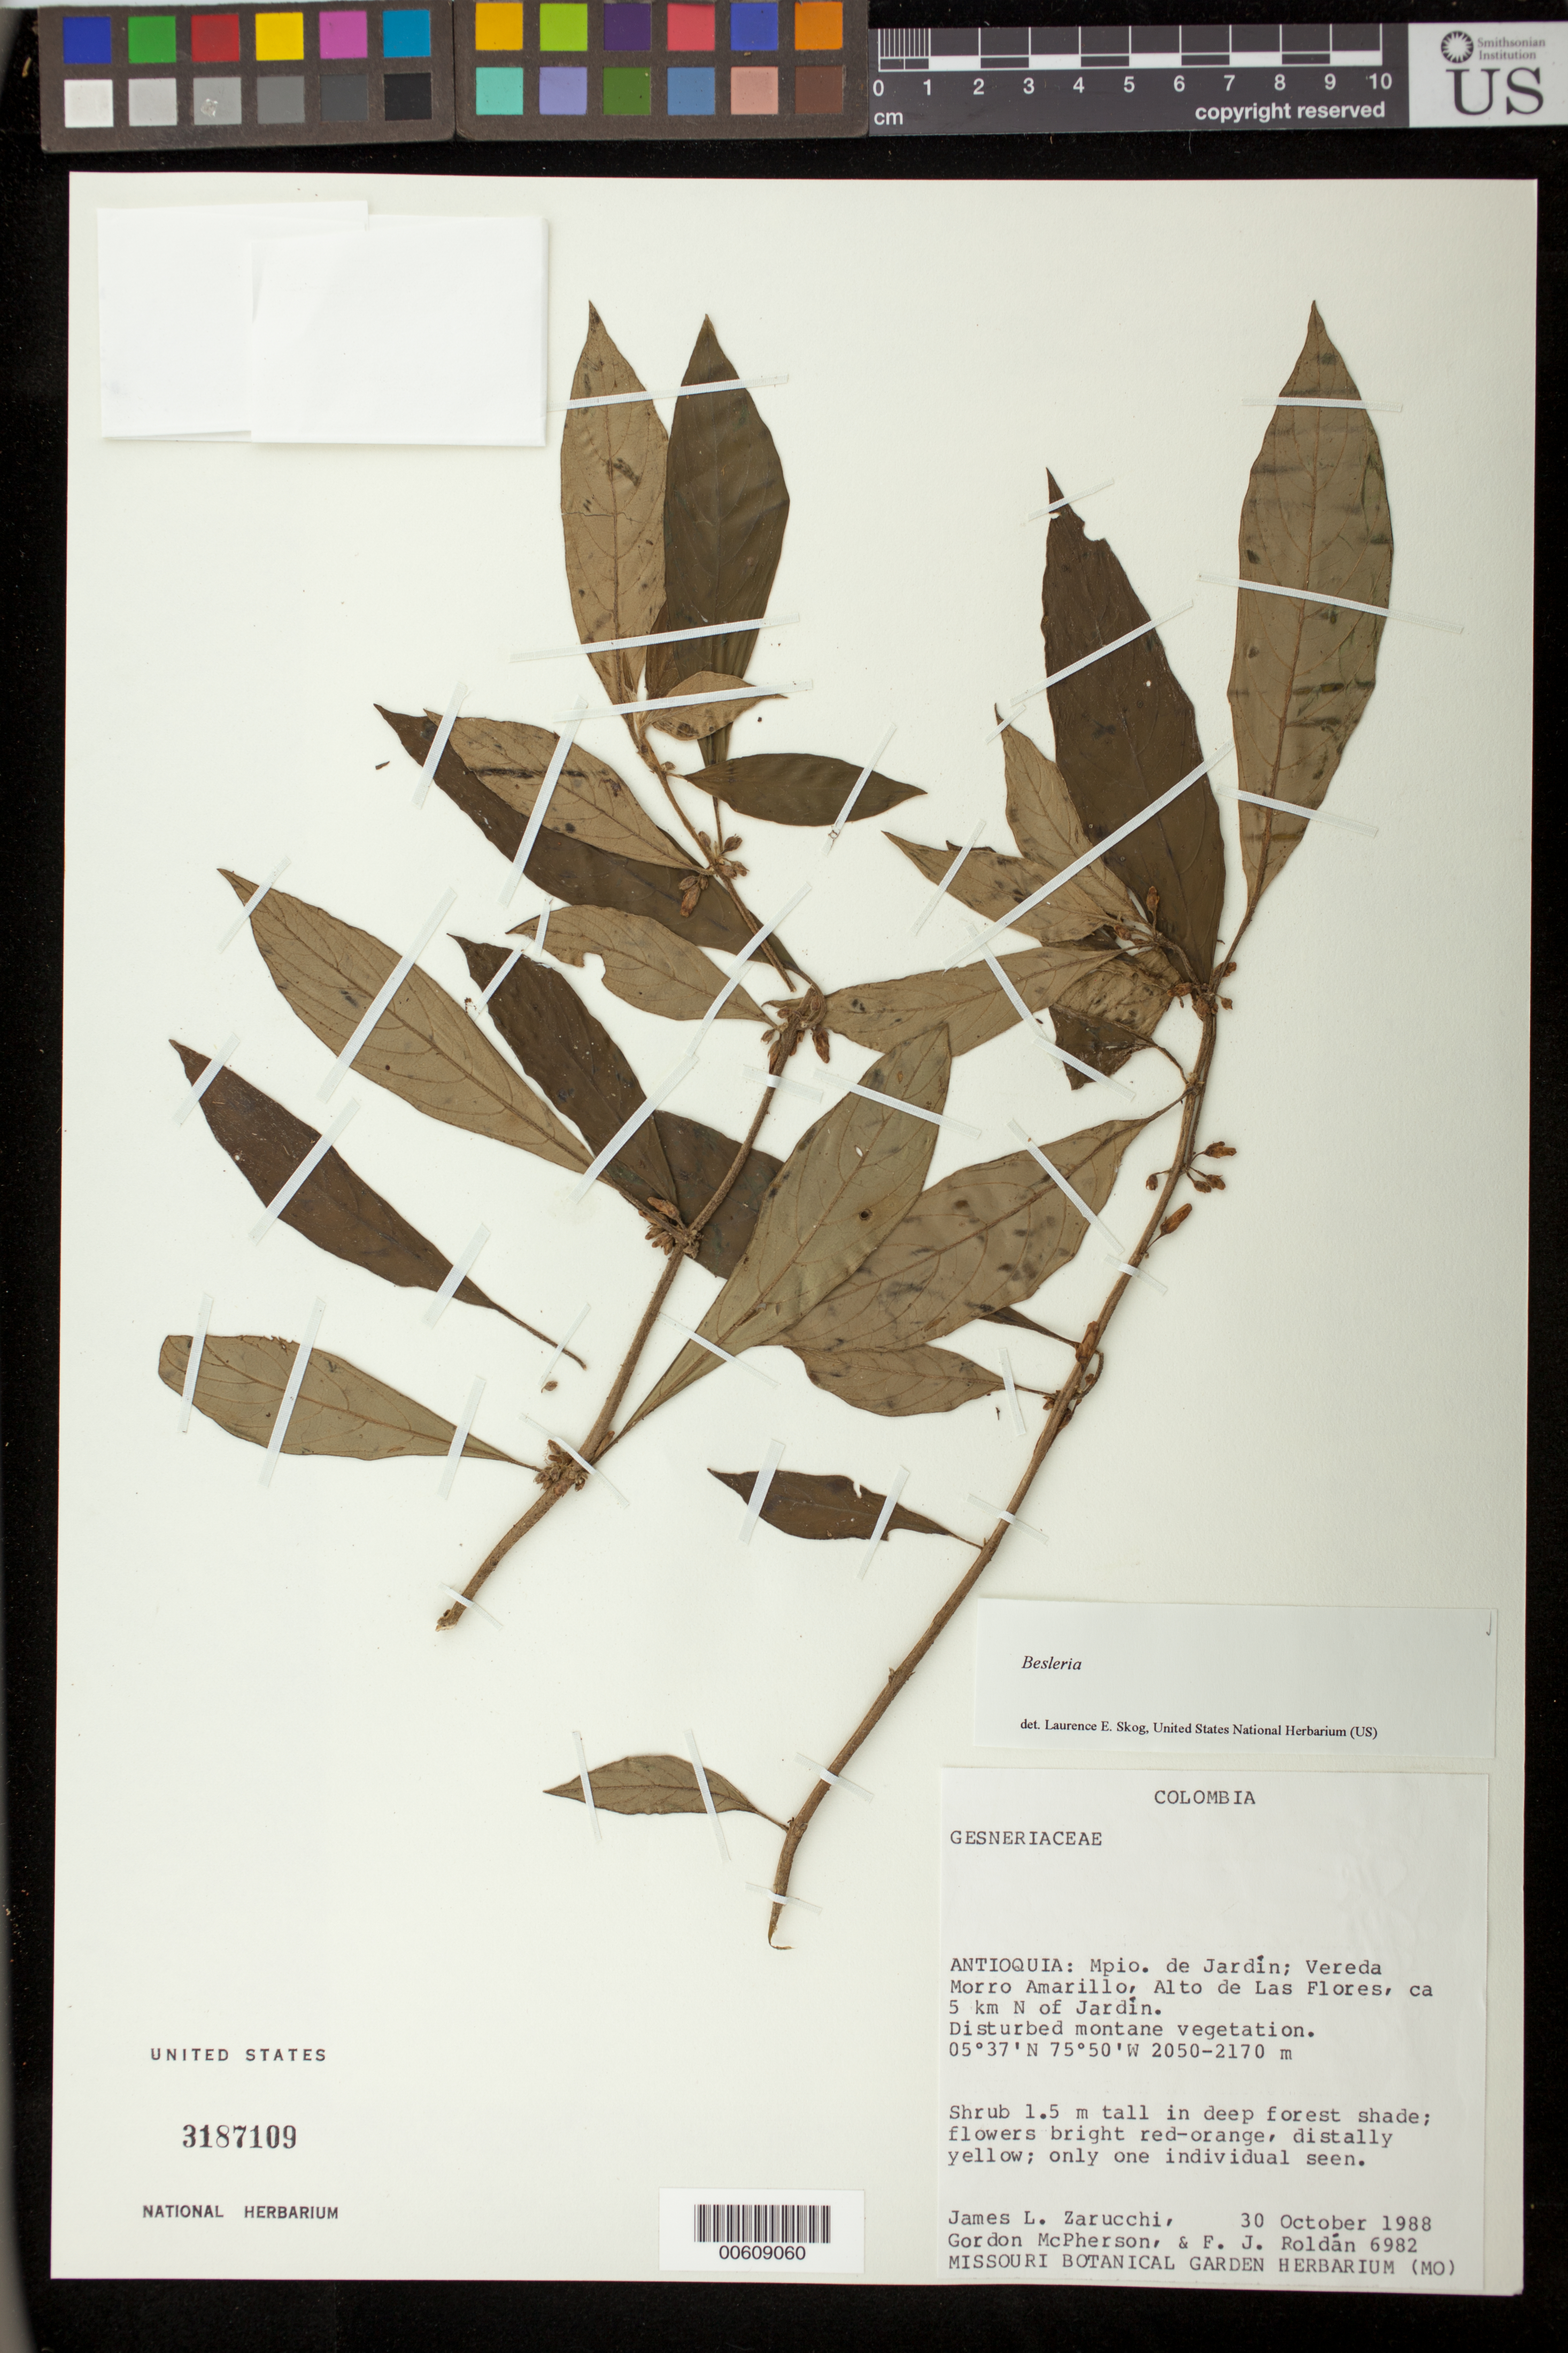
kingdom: Plantae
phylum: Tracheophyta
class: Magnoliopsida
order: Lamiales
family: Gesneriaceae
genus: Besleria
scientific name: Besleria sp.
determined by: Skog, Laurence E.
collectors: J. L. Zarucchi, G. D. McPherson & F. J. Roldán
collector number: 6982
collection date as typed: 30 Oct 1988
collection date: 1988-10-30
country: Colombia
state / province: Antioquia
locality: Mpio. de Jardín; Vereda Morro Amarillo, Alto de Las Flores, ca. 5 km N of Jardín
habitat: Disturbed montane vegetation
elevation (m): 2050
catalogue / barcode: US 3187109